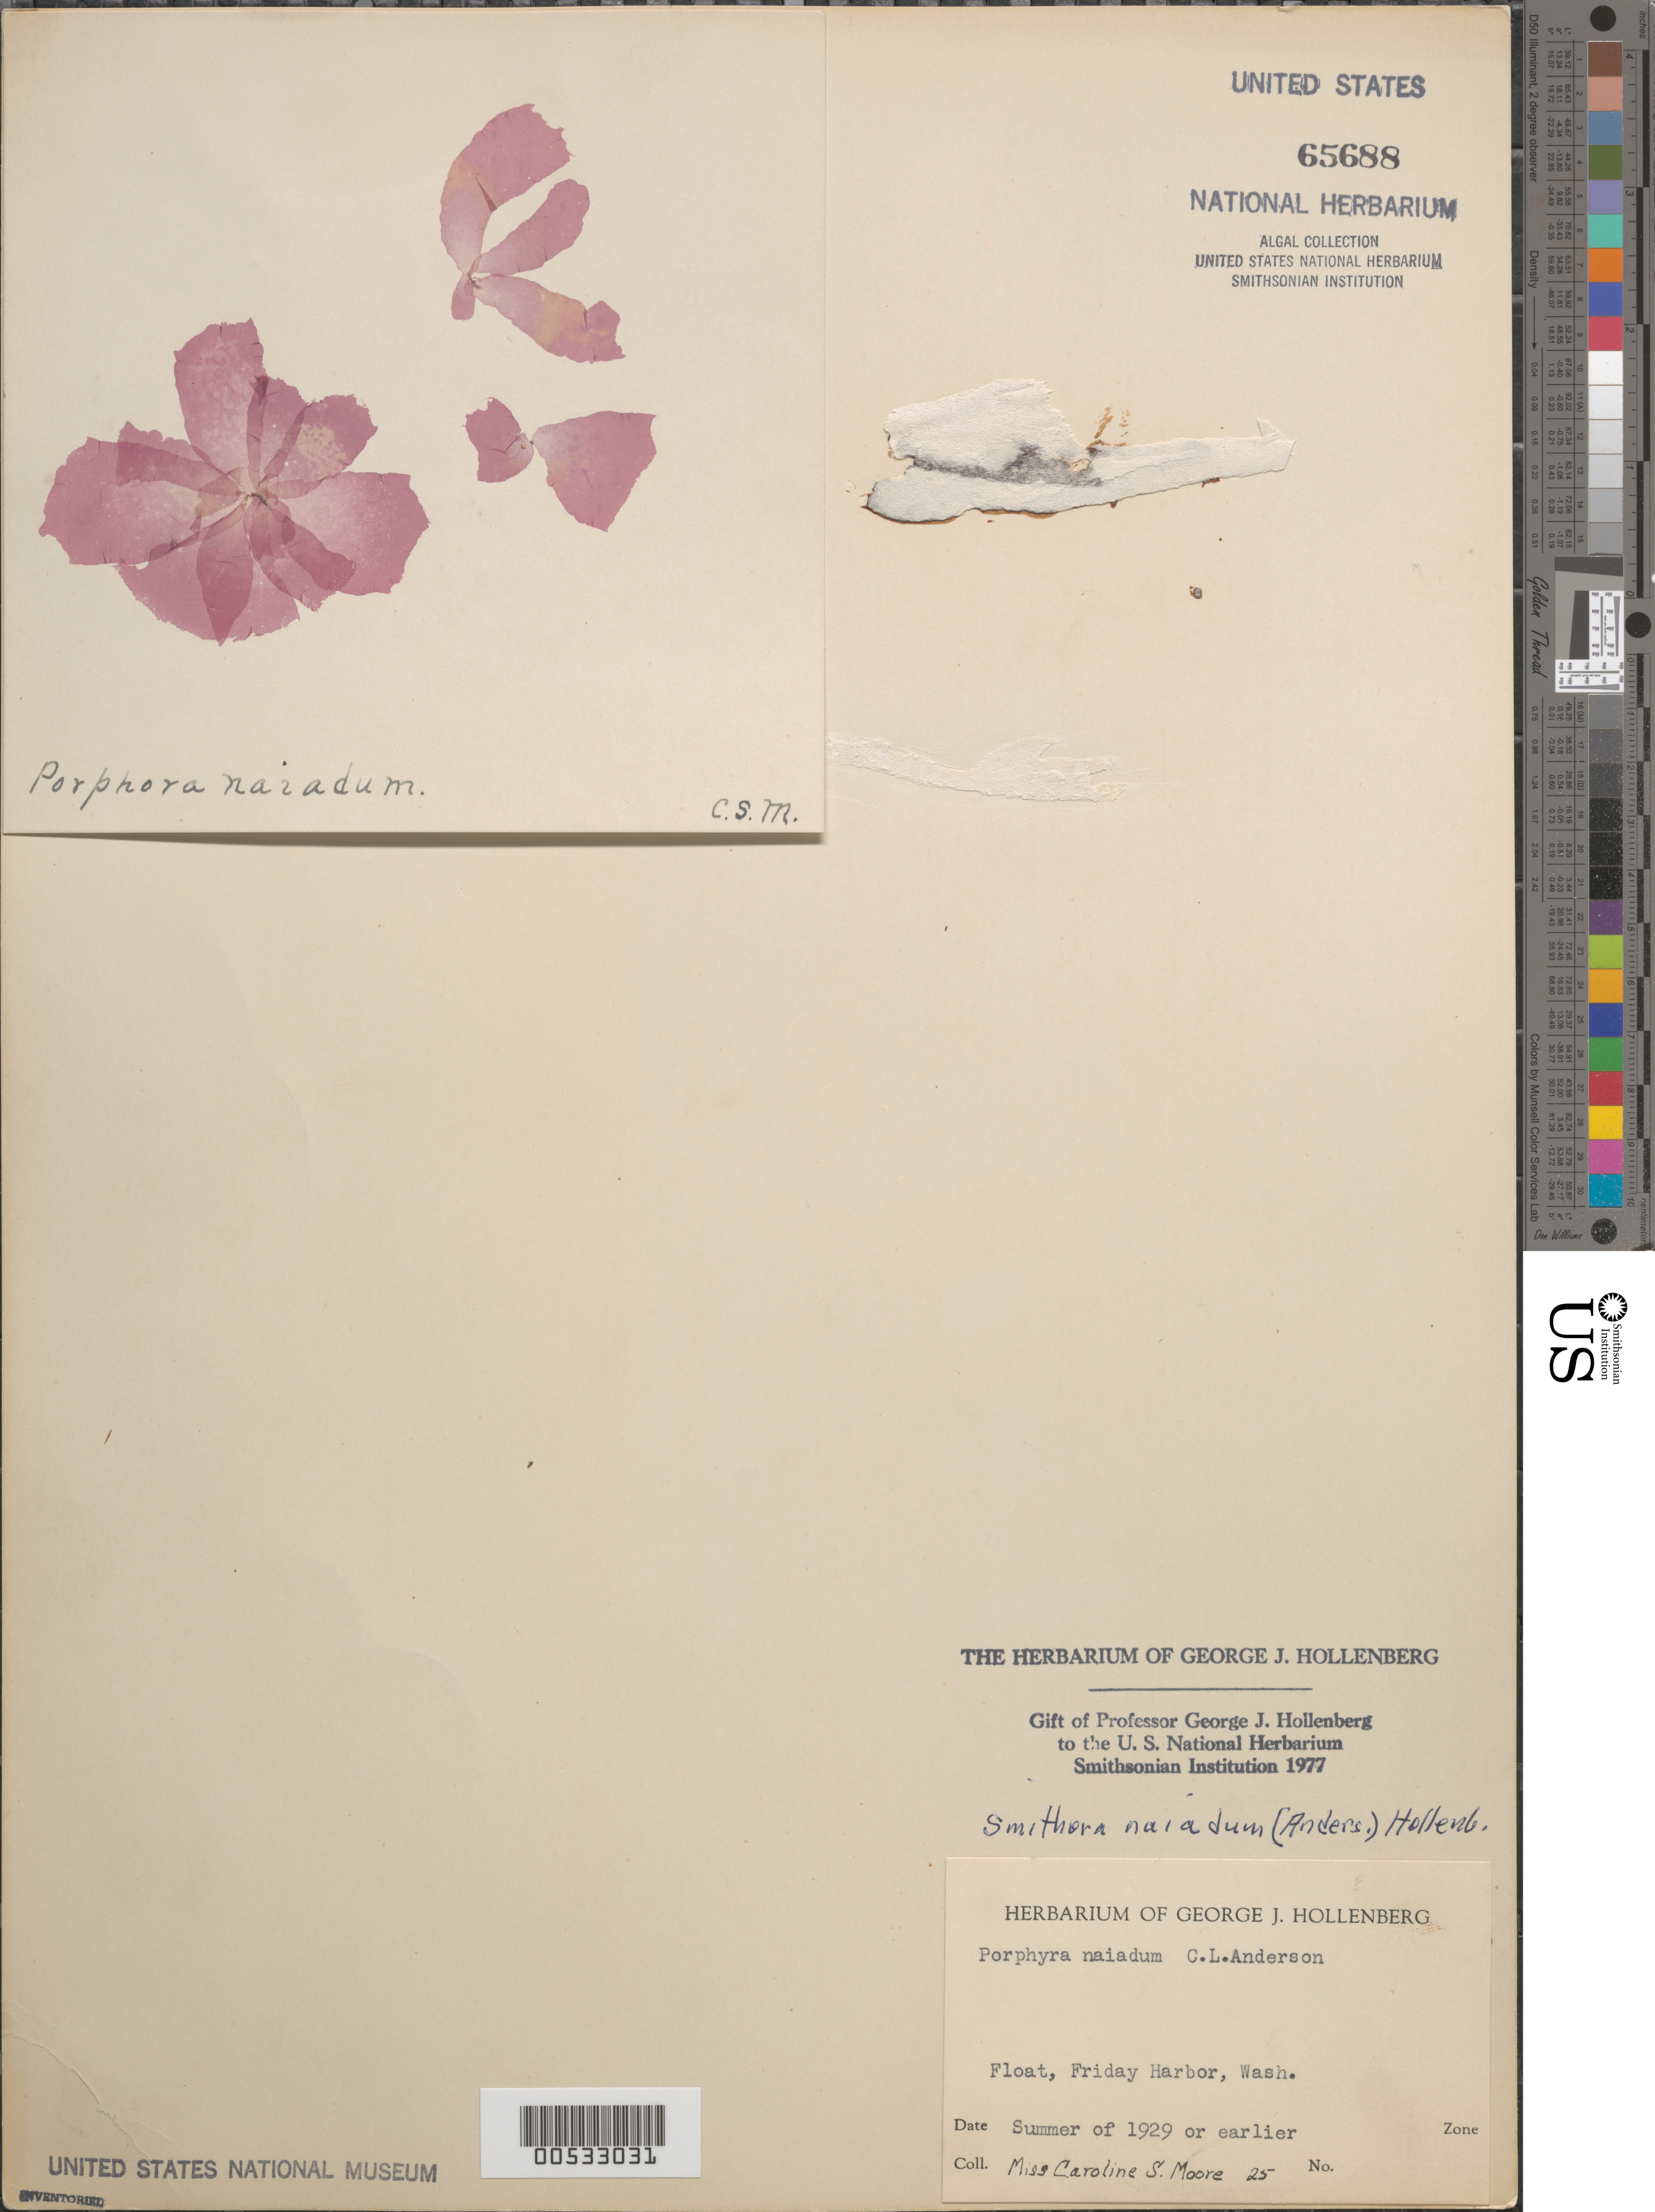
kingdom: Plantae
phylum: Rhodophyta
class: Compsopogonophyceae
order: Erythropeltidales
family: Erythrotrichiaceae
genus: Smithora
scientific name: Smithora naiadum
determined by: Hollenberg, George J.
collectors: C. Moore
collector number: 25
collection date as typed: Sum 1929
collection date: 1929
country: United States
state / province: Washington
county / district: San Juan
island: San Juan Island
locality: Friday Harbor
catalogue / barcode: US 65688